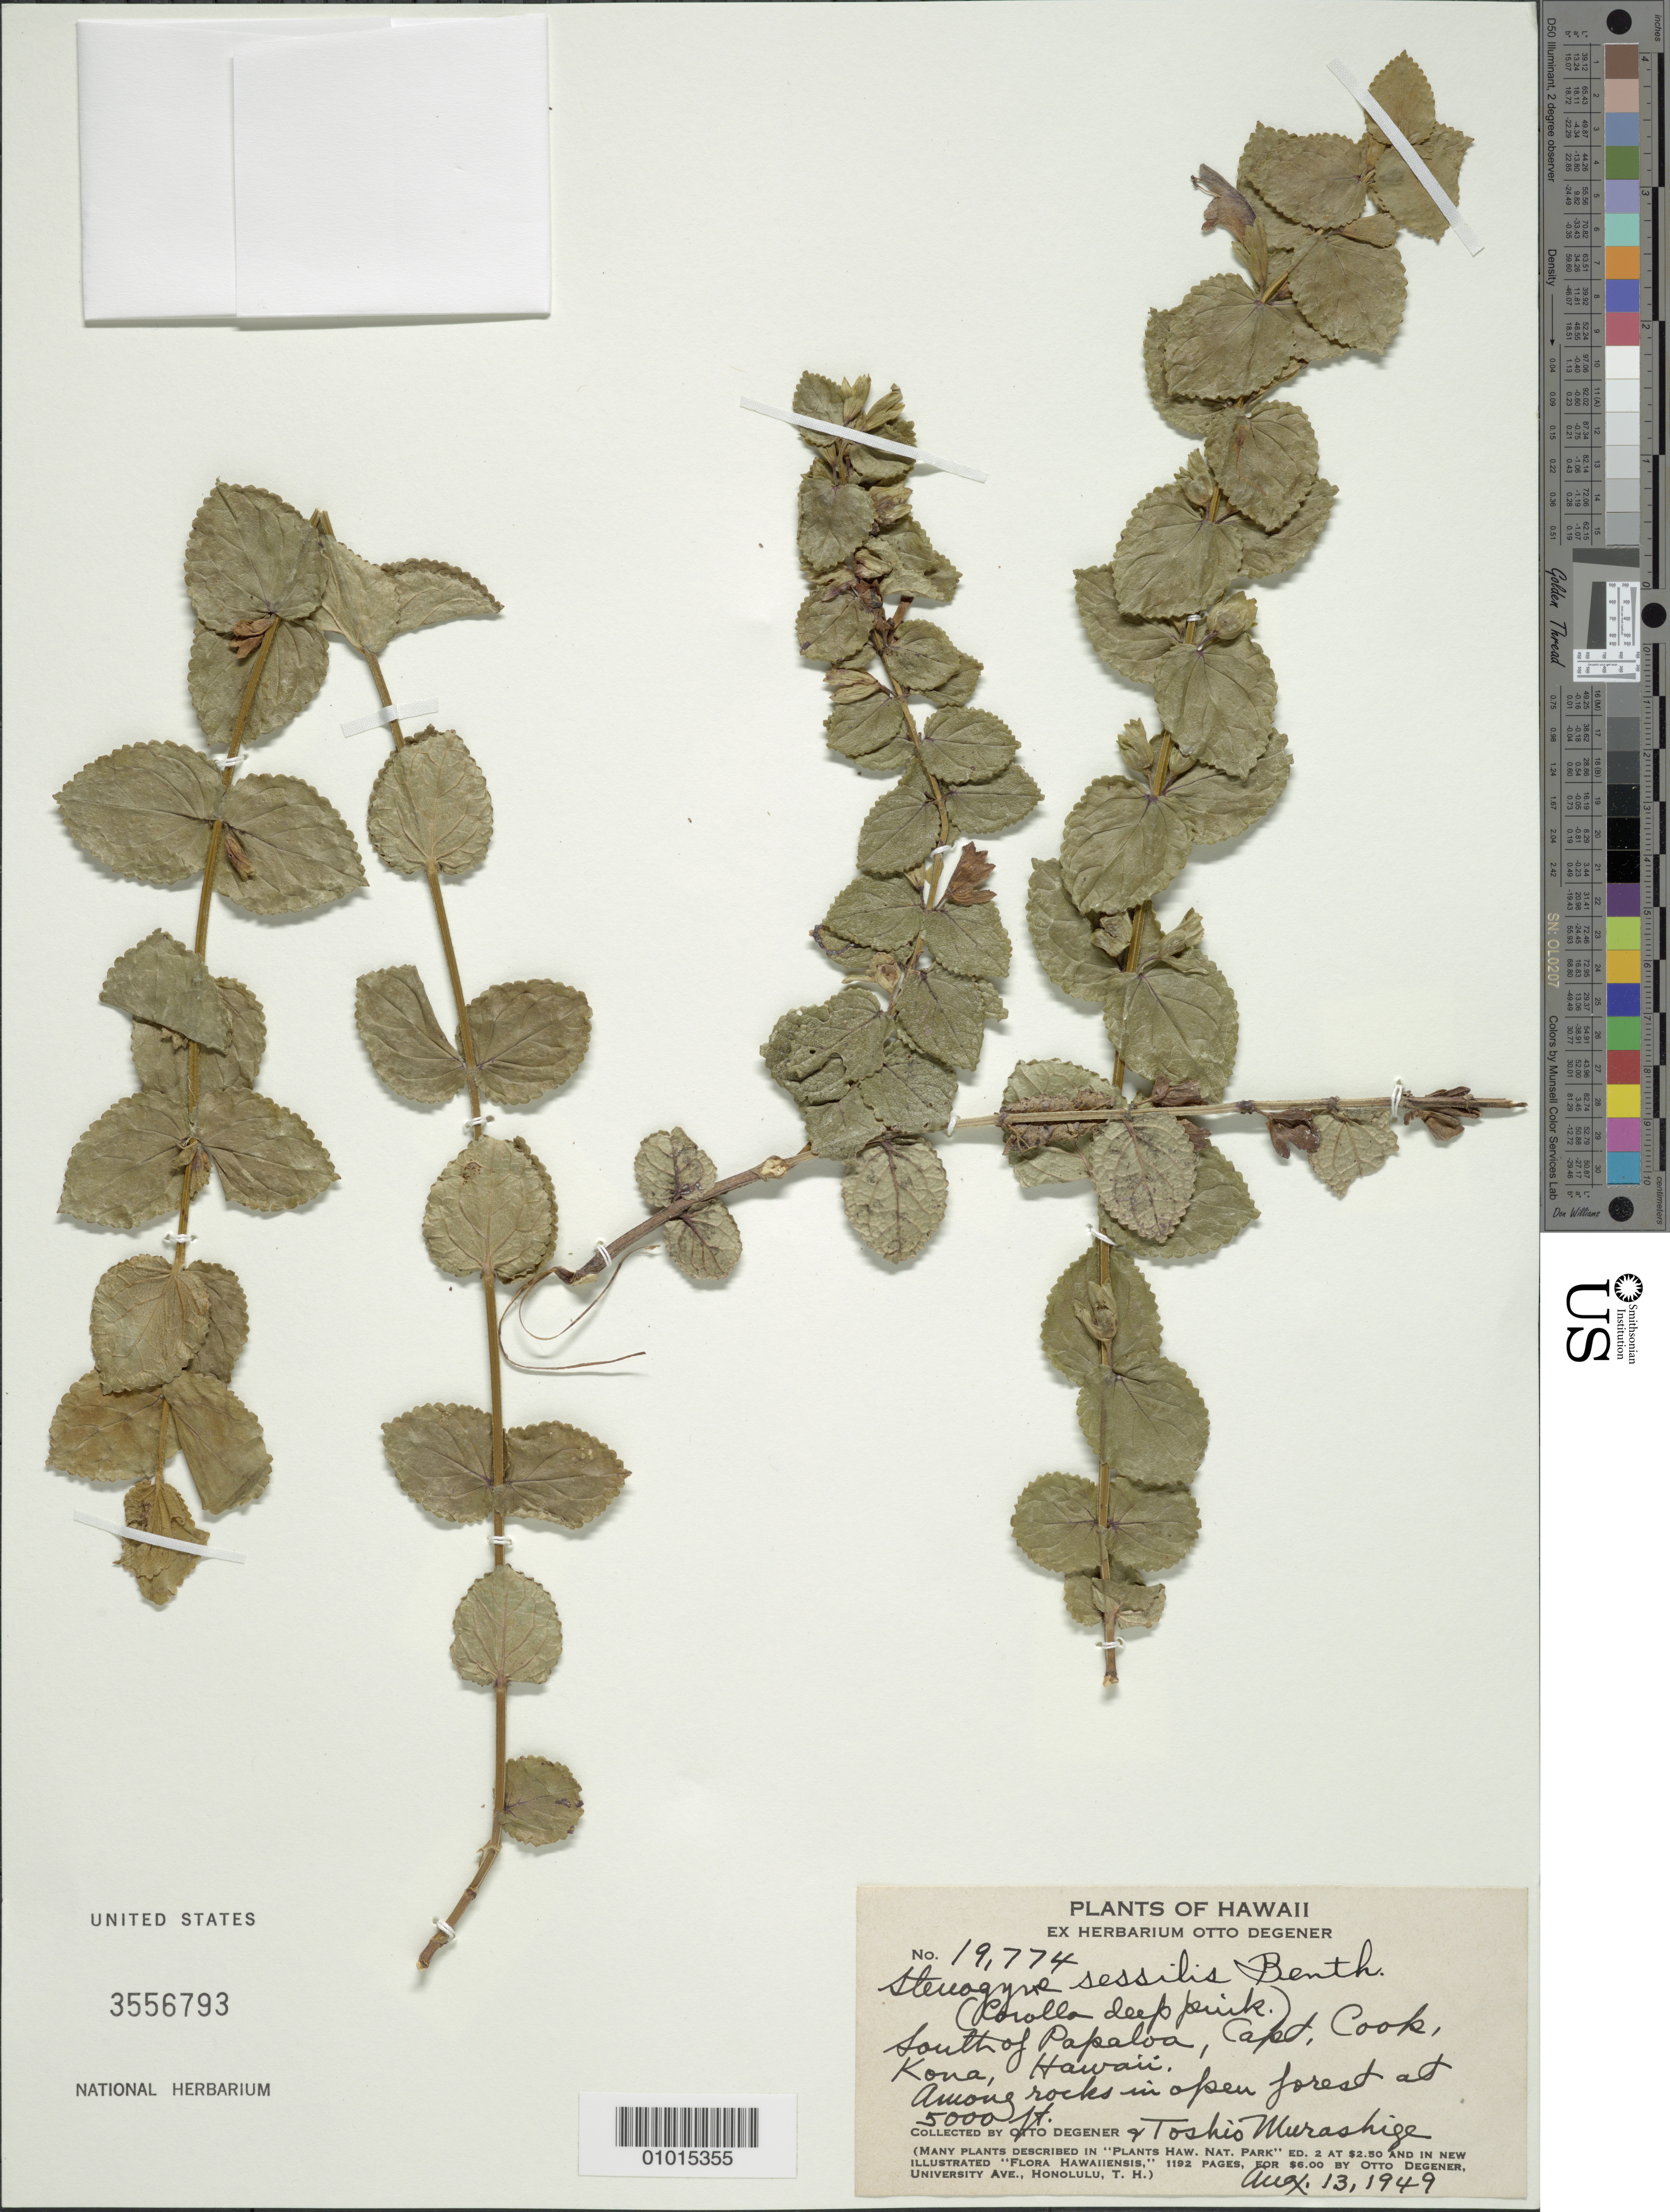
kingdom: Plantae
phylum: Tracheophyta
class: Magnoliopsida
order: Lamiales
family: Lamiaceae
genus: Stenogyne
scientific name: Stenogyne sessilis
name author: Benth.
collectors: O. Degener & T. Murashige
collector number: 19774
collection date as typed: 13 Aug 1949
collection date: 1949-08-13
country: United States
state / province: Hawaii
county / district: Hawaii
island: Hawaii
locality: Papaloa, Capt. Cook, Kona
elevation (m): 1524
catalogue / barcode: US 3556793